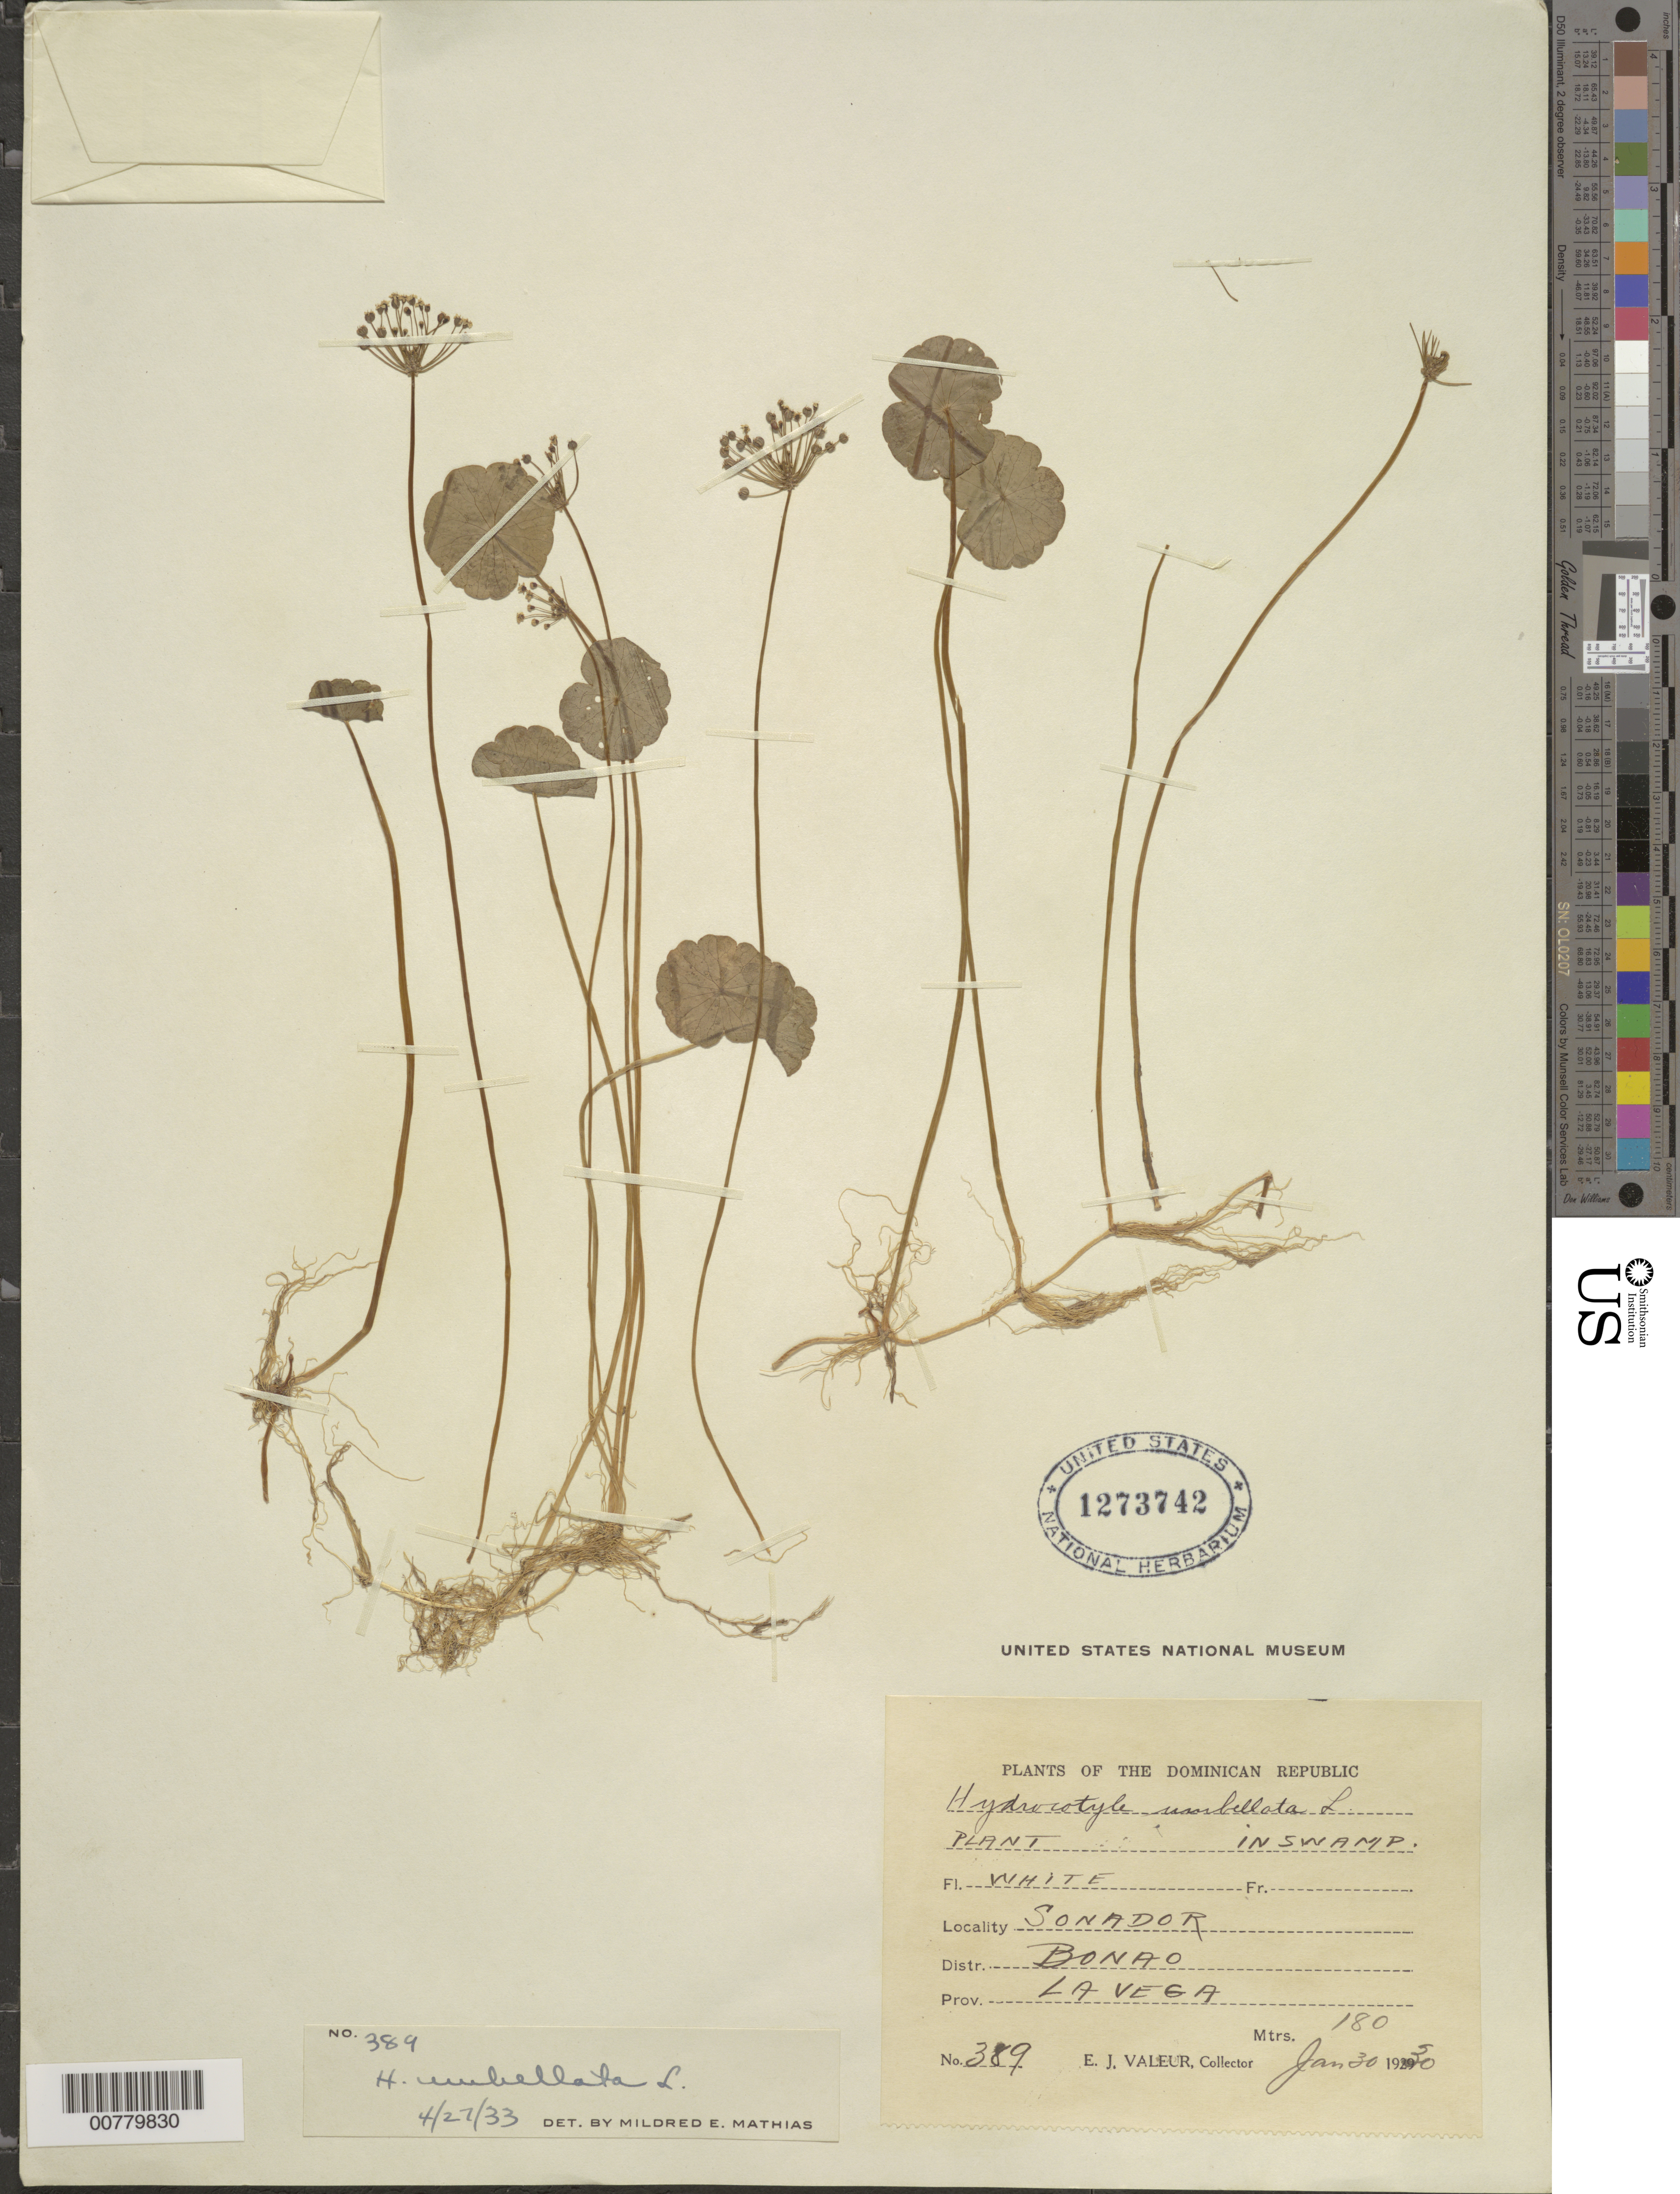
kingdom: Plantae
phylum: Tracheophyta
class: Magnoliopsida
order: Apiales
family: Araliaceae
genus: Hydrocotyle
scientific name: Hydrocotyle umbellata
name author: L.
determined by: Mathias, M. E.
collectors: E. Valeur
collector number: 389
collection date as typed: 30 Jan 1930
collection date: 1930-01-30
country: Dominican Republic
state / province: La Vega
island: Hispaniola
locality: Bonao, Sonador.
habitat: In swamp.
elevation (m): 180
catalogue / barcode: US 1273742